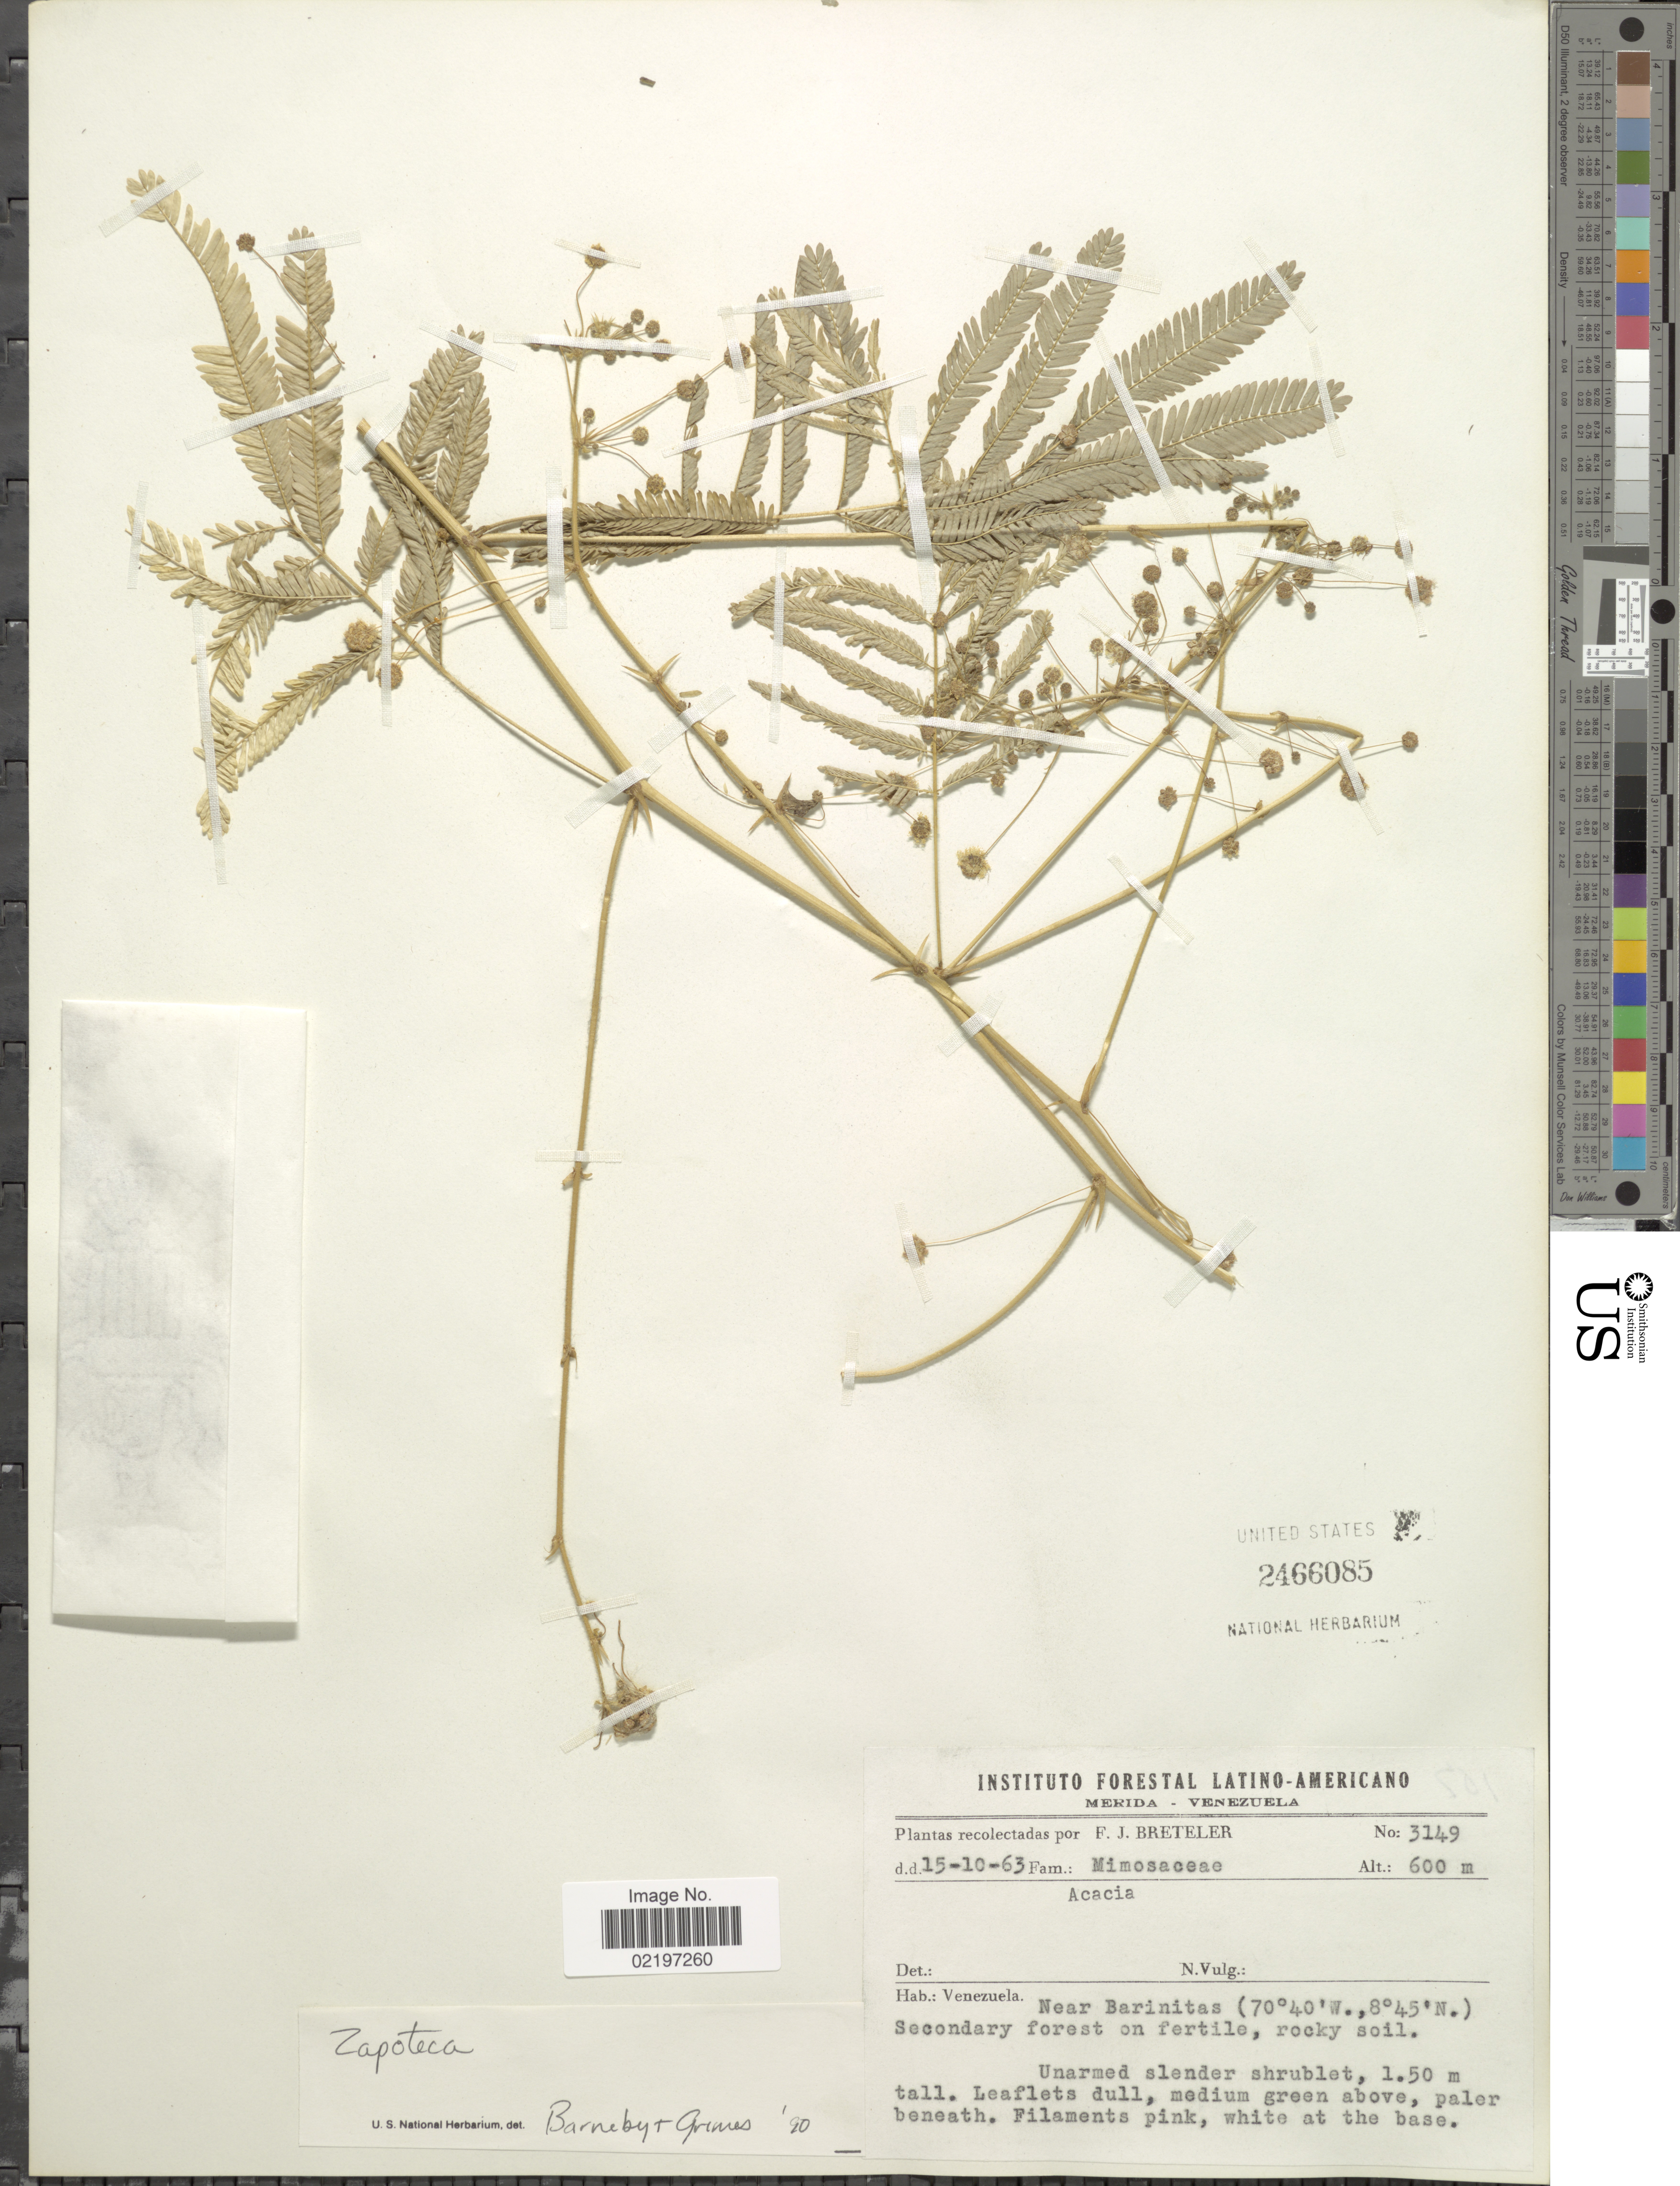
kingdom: Plantae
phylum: Tracheophyta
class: Magnoliopsida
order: Fabales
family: Fabaceae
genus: Zapoteca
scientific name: Zapoteca sp.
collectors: F. J. Breteler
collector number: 3149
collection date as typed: Transcribed d/m/y: 15/10/63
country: Venezuela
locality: Near Barinitas, Seconday forest on fertile, rocky soil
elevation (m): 600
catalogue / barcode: US 2466085